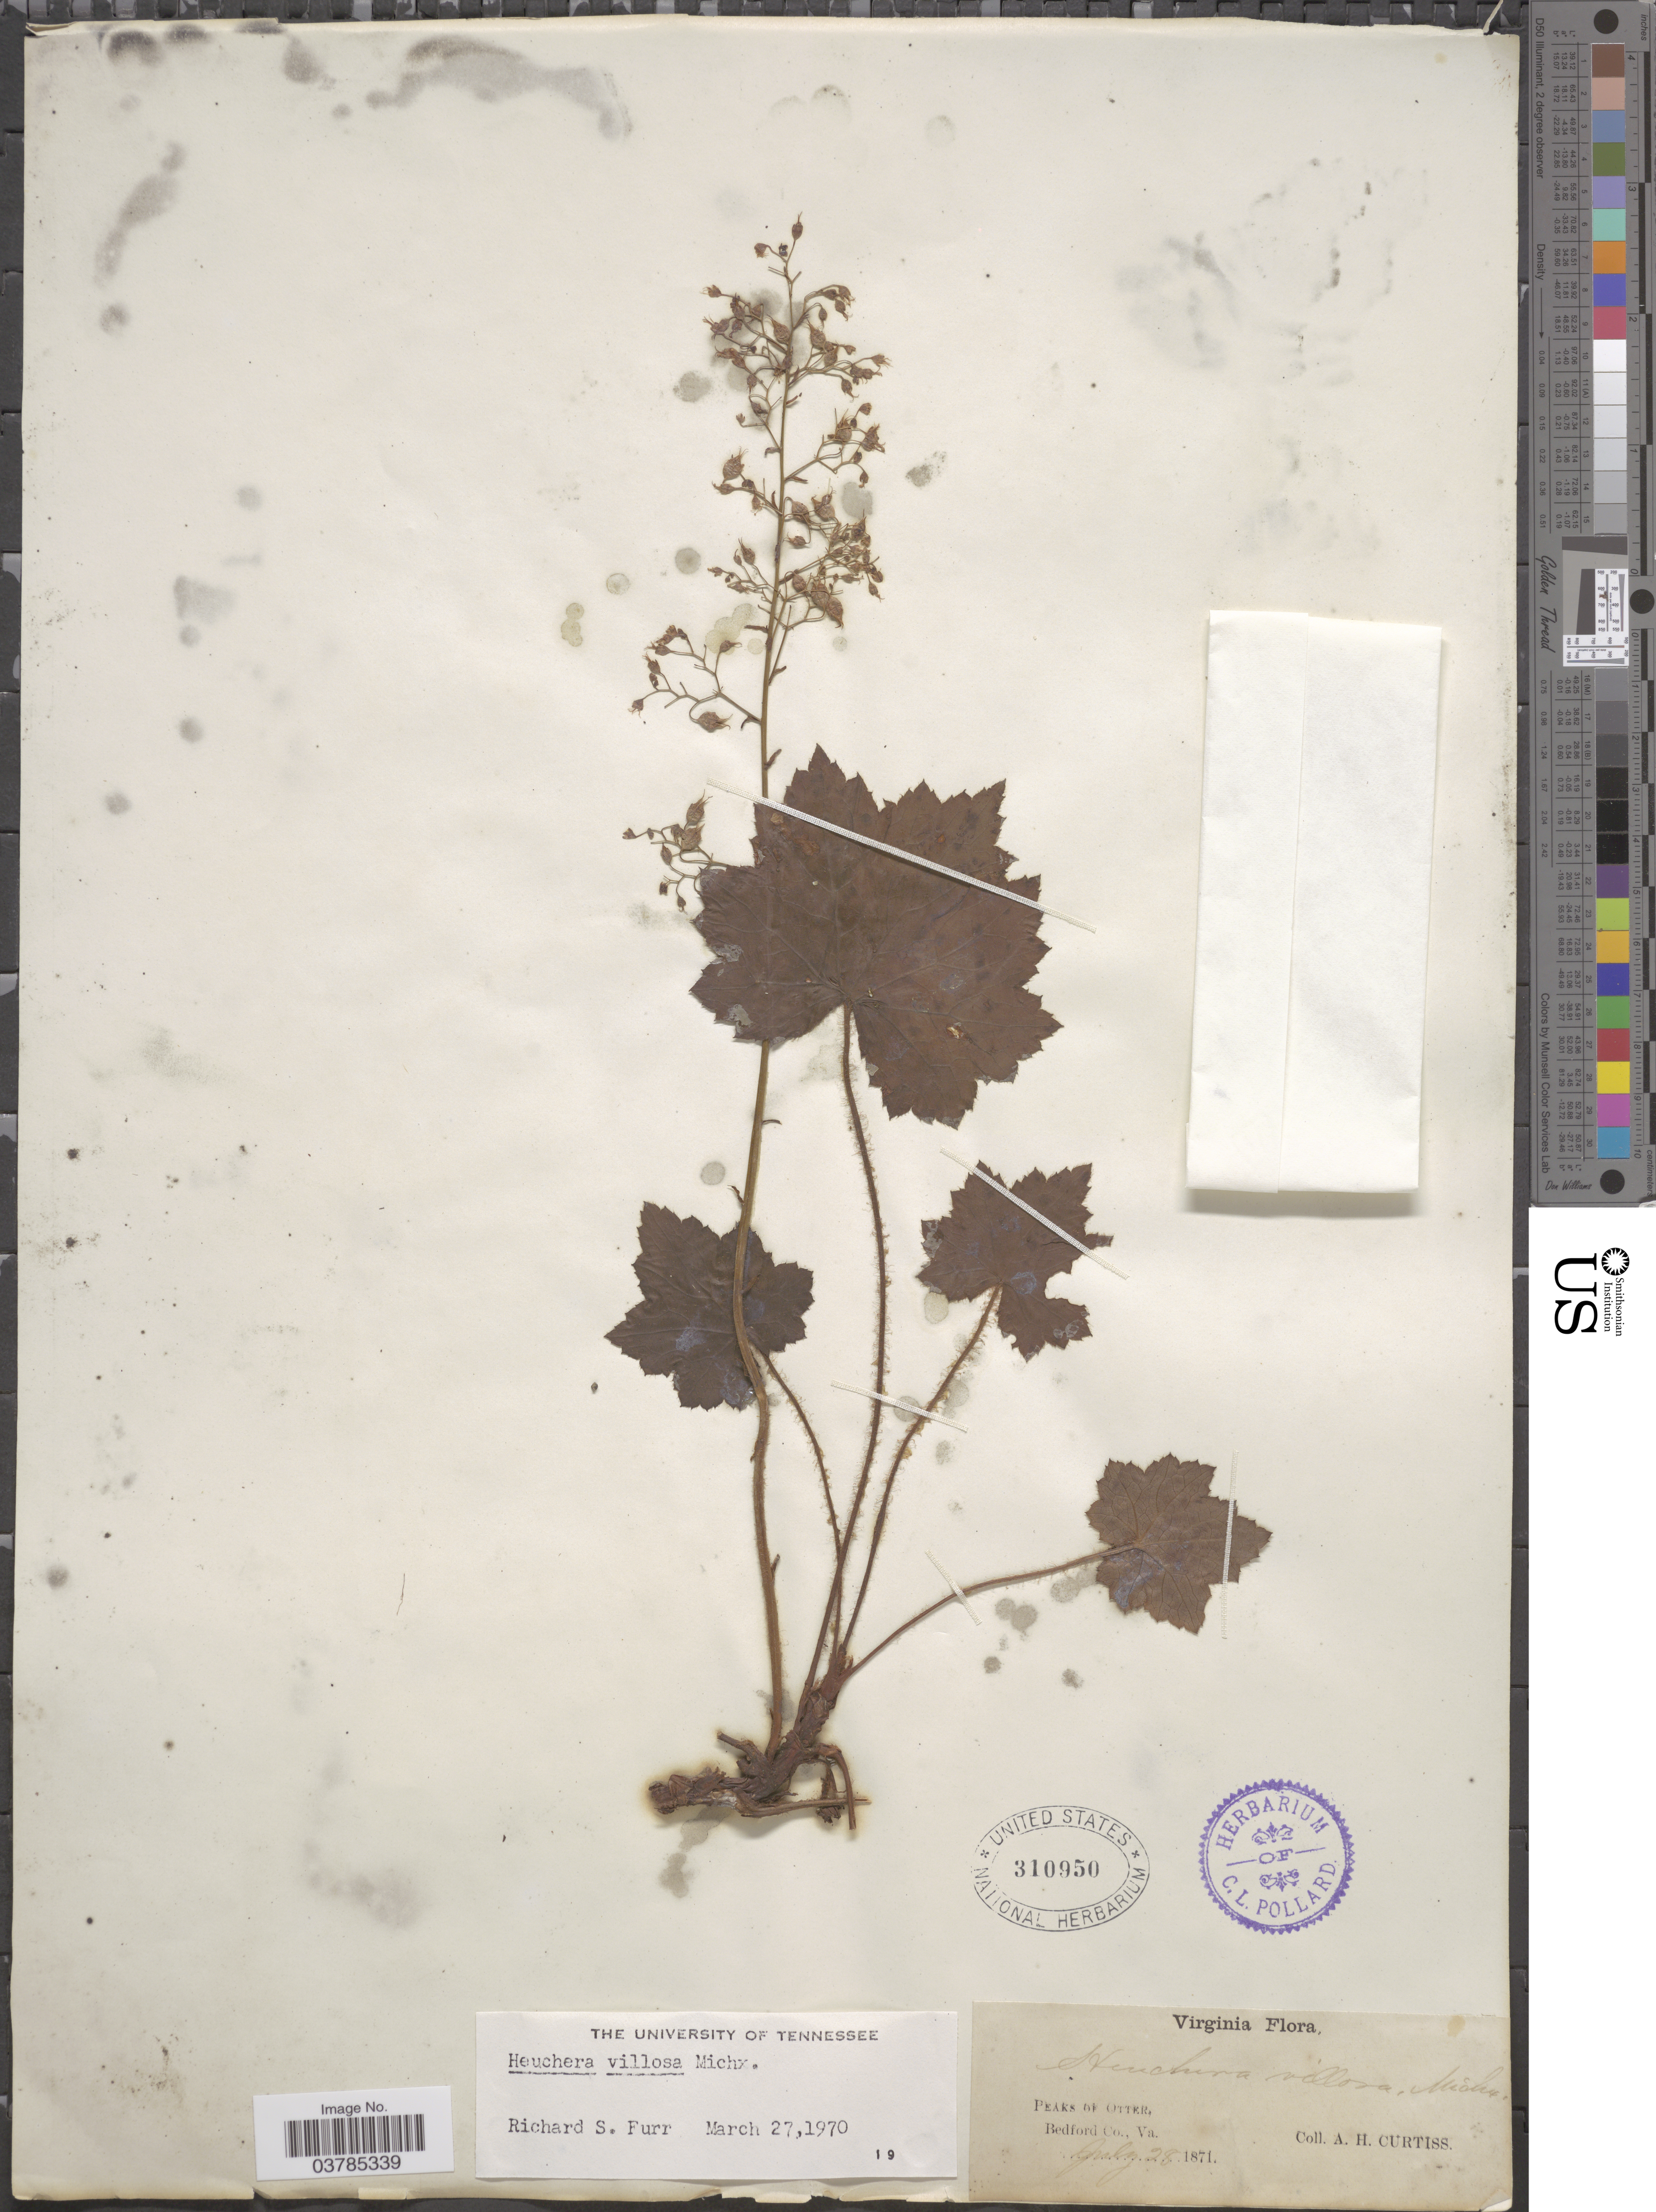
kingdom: Plantae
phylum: Tracheophyta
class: Magnoliopsida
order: Saxifragales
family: Saxifragaceae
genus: Heuchera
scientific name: Heuchera villosa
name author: Michx.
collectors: A. H. Curtiss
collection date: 1871-07-28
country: United States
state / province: Virginia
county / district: Bedford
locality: Peaks of Otter. Bedford Co.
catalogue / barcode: US 310950